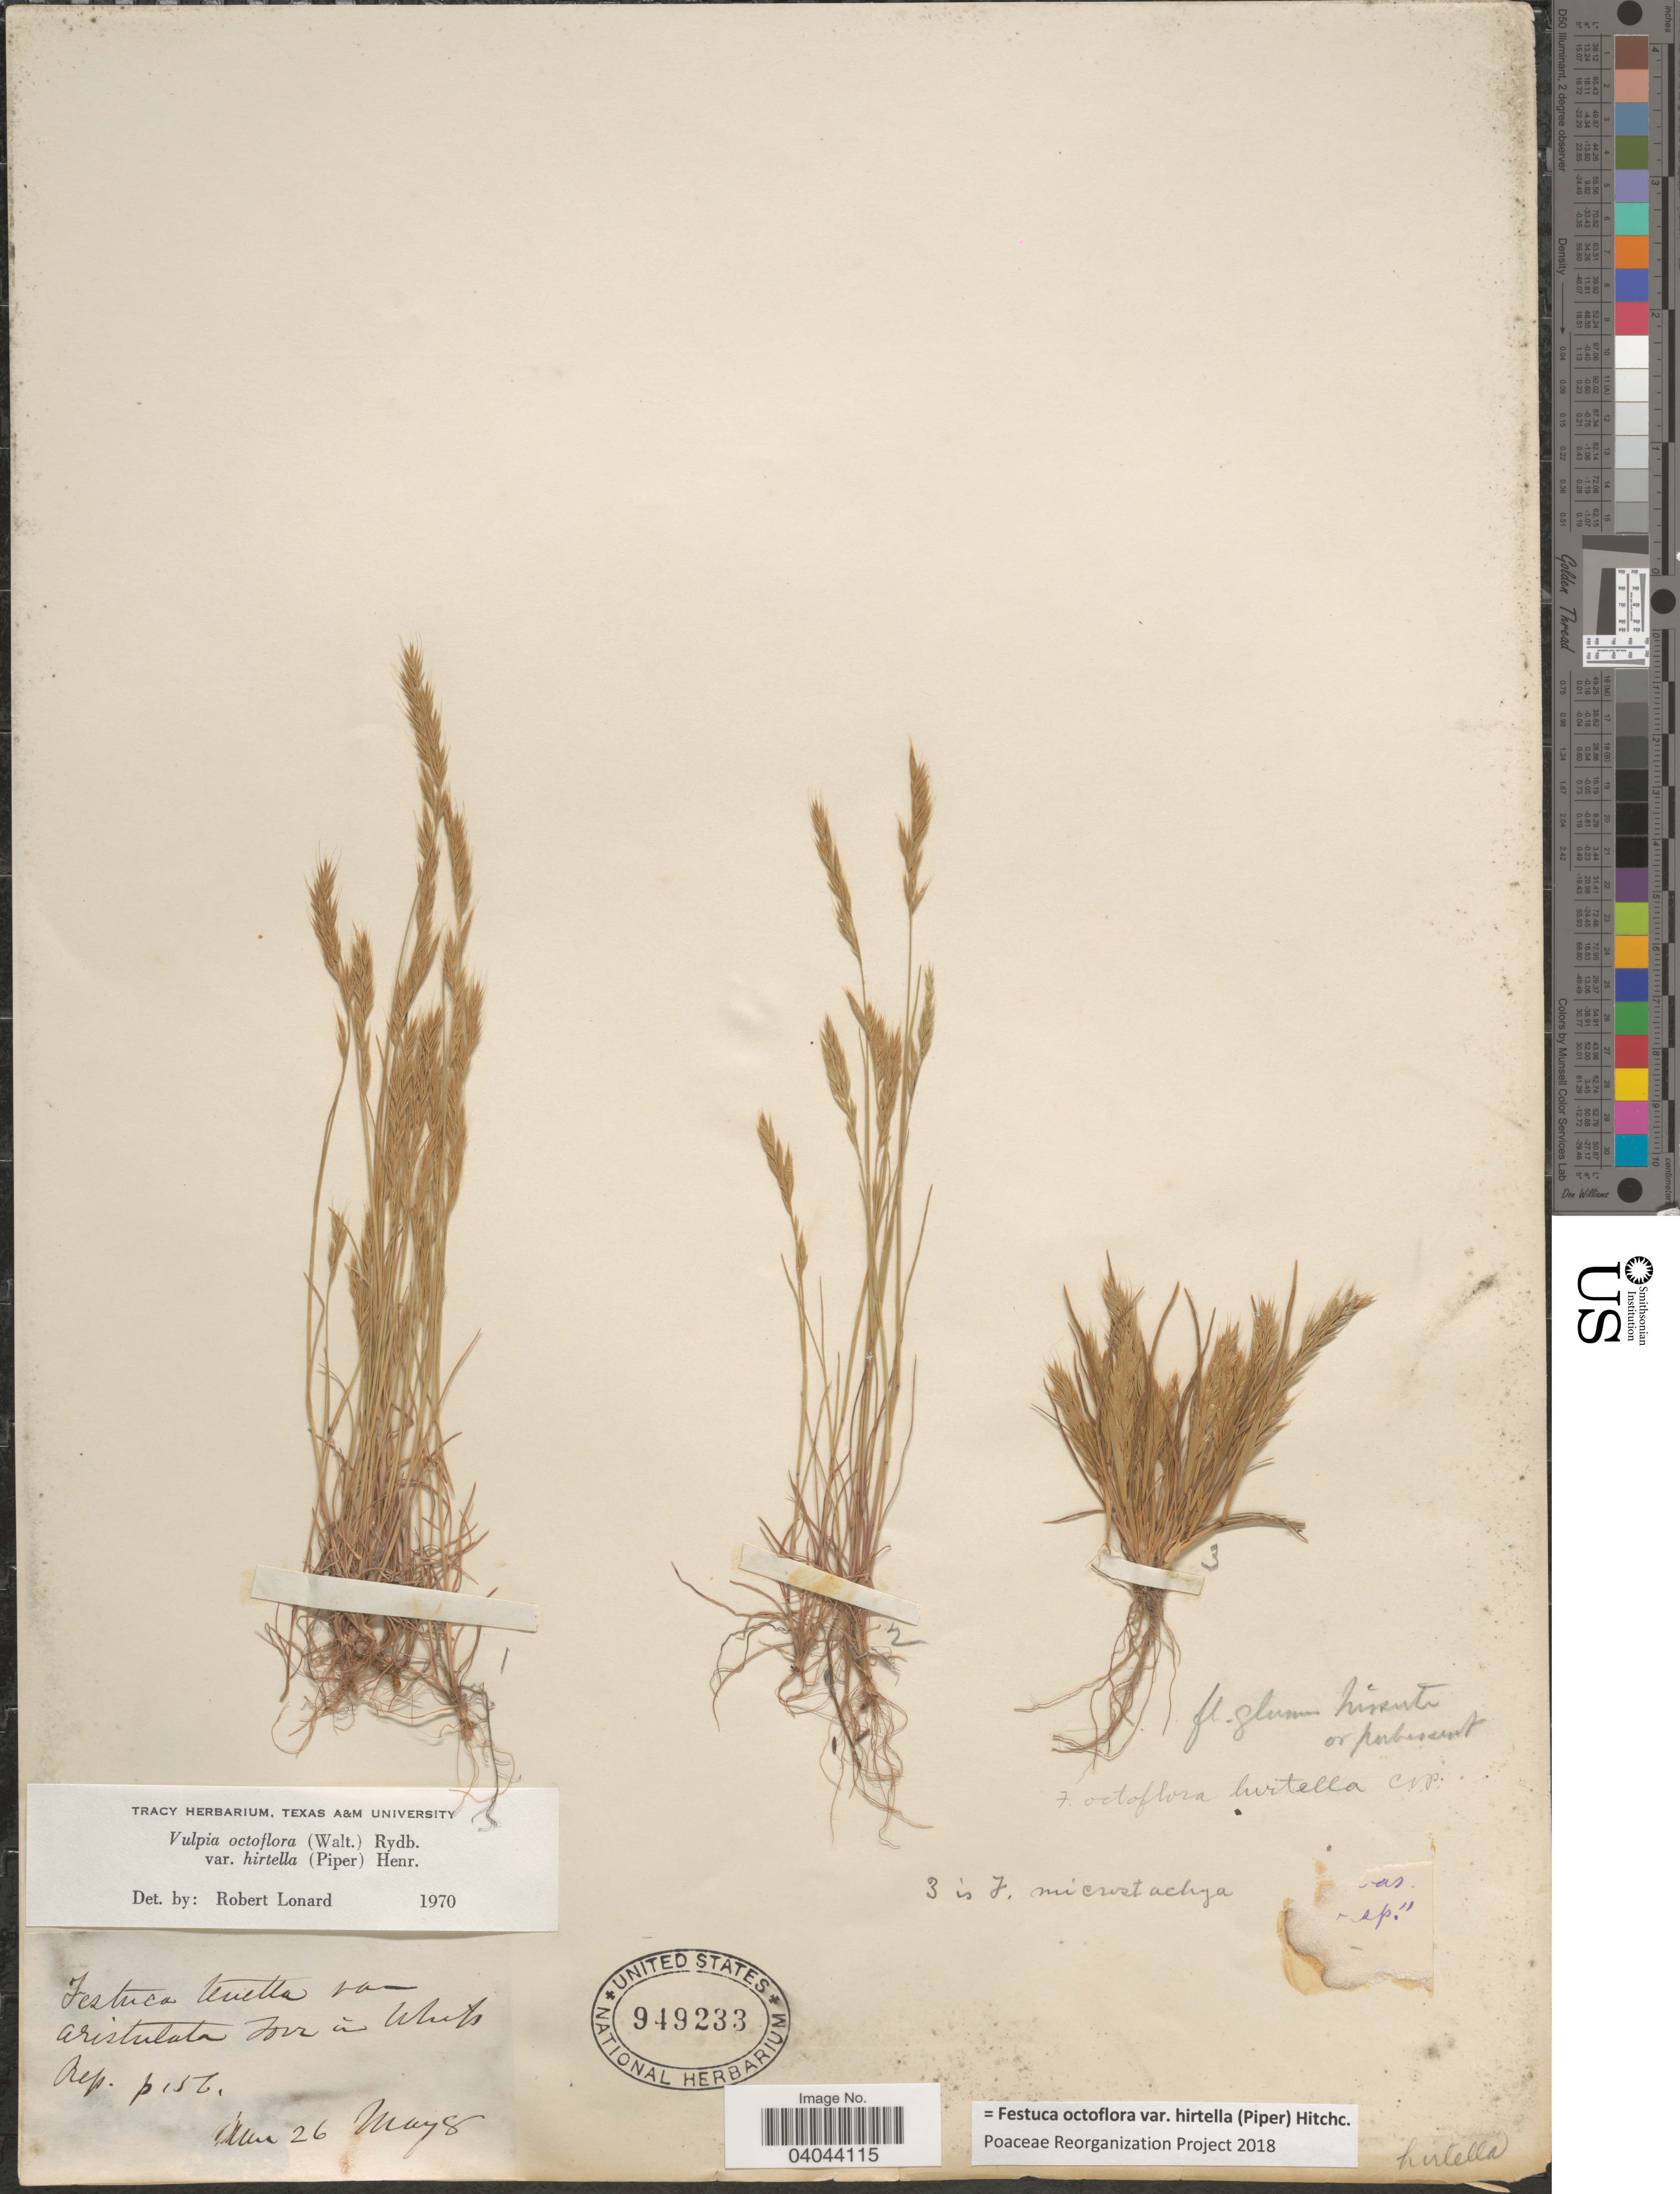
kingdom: Plantae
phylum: Tracheophyta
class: Liliopsida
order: Poales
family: Poaceae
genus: Festuca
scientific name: Festuca octoflora var. hirtella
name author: Piper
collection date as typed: Transcribed d/m/y: 8/5/26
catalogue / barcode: US 949233